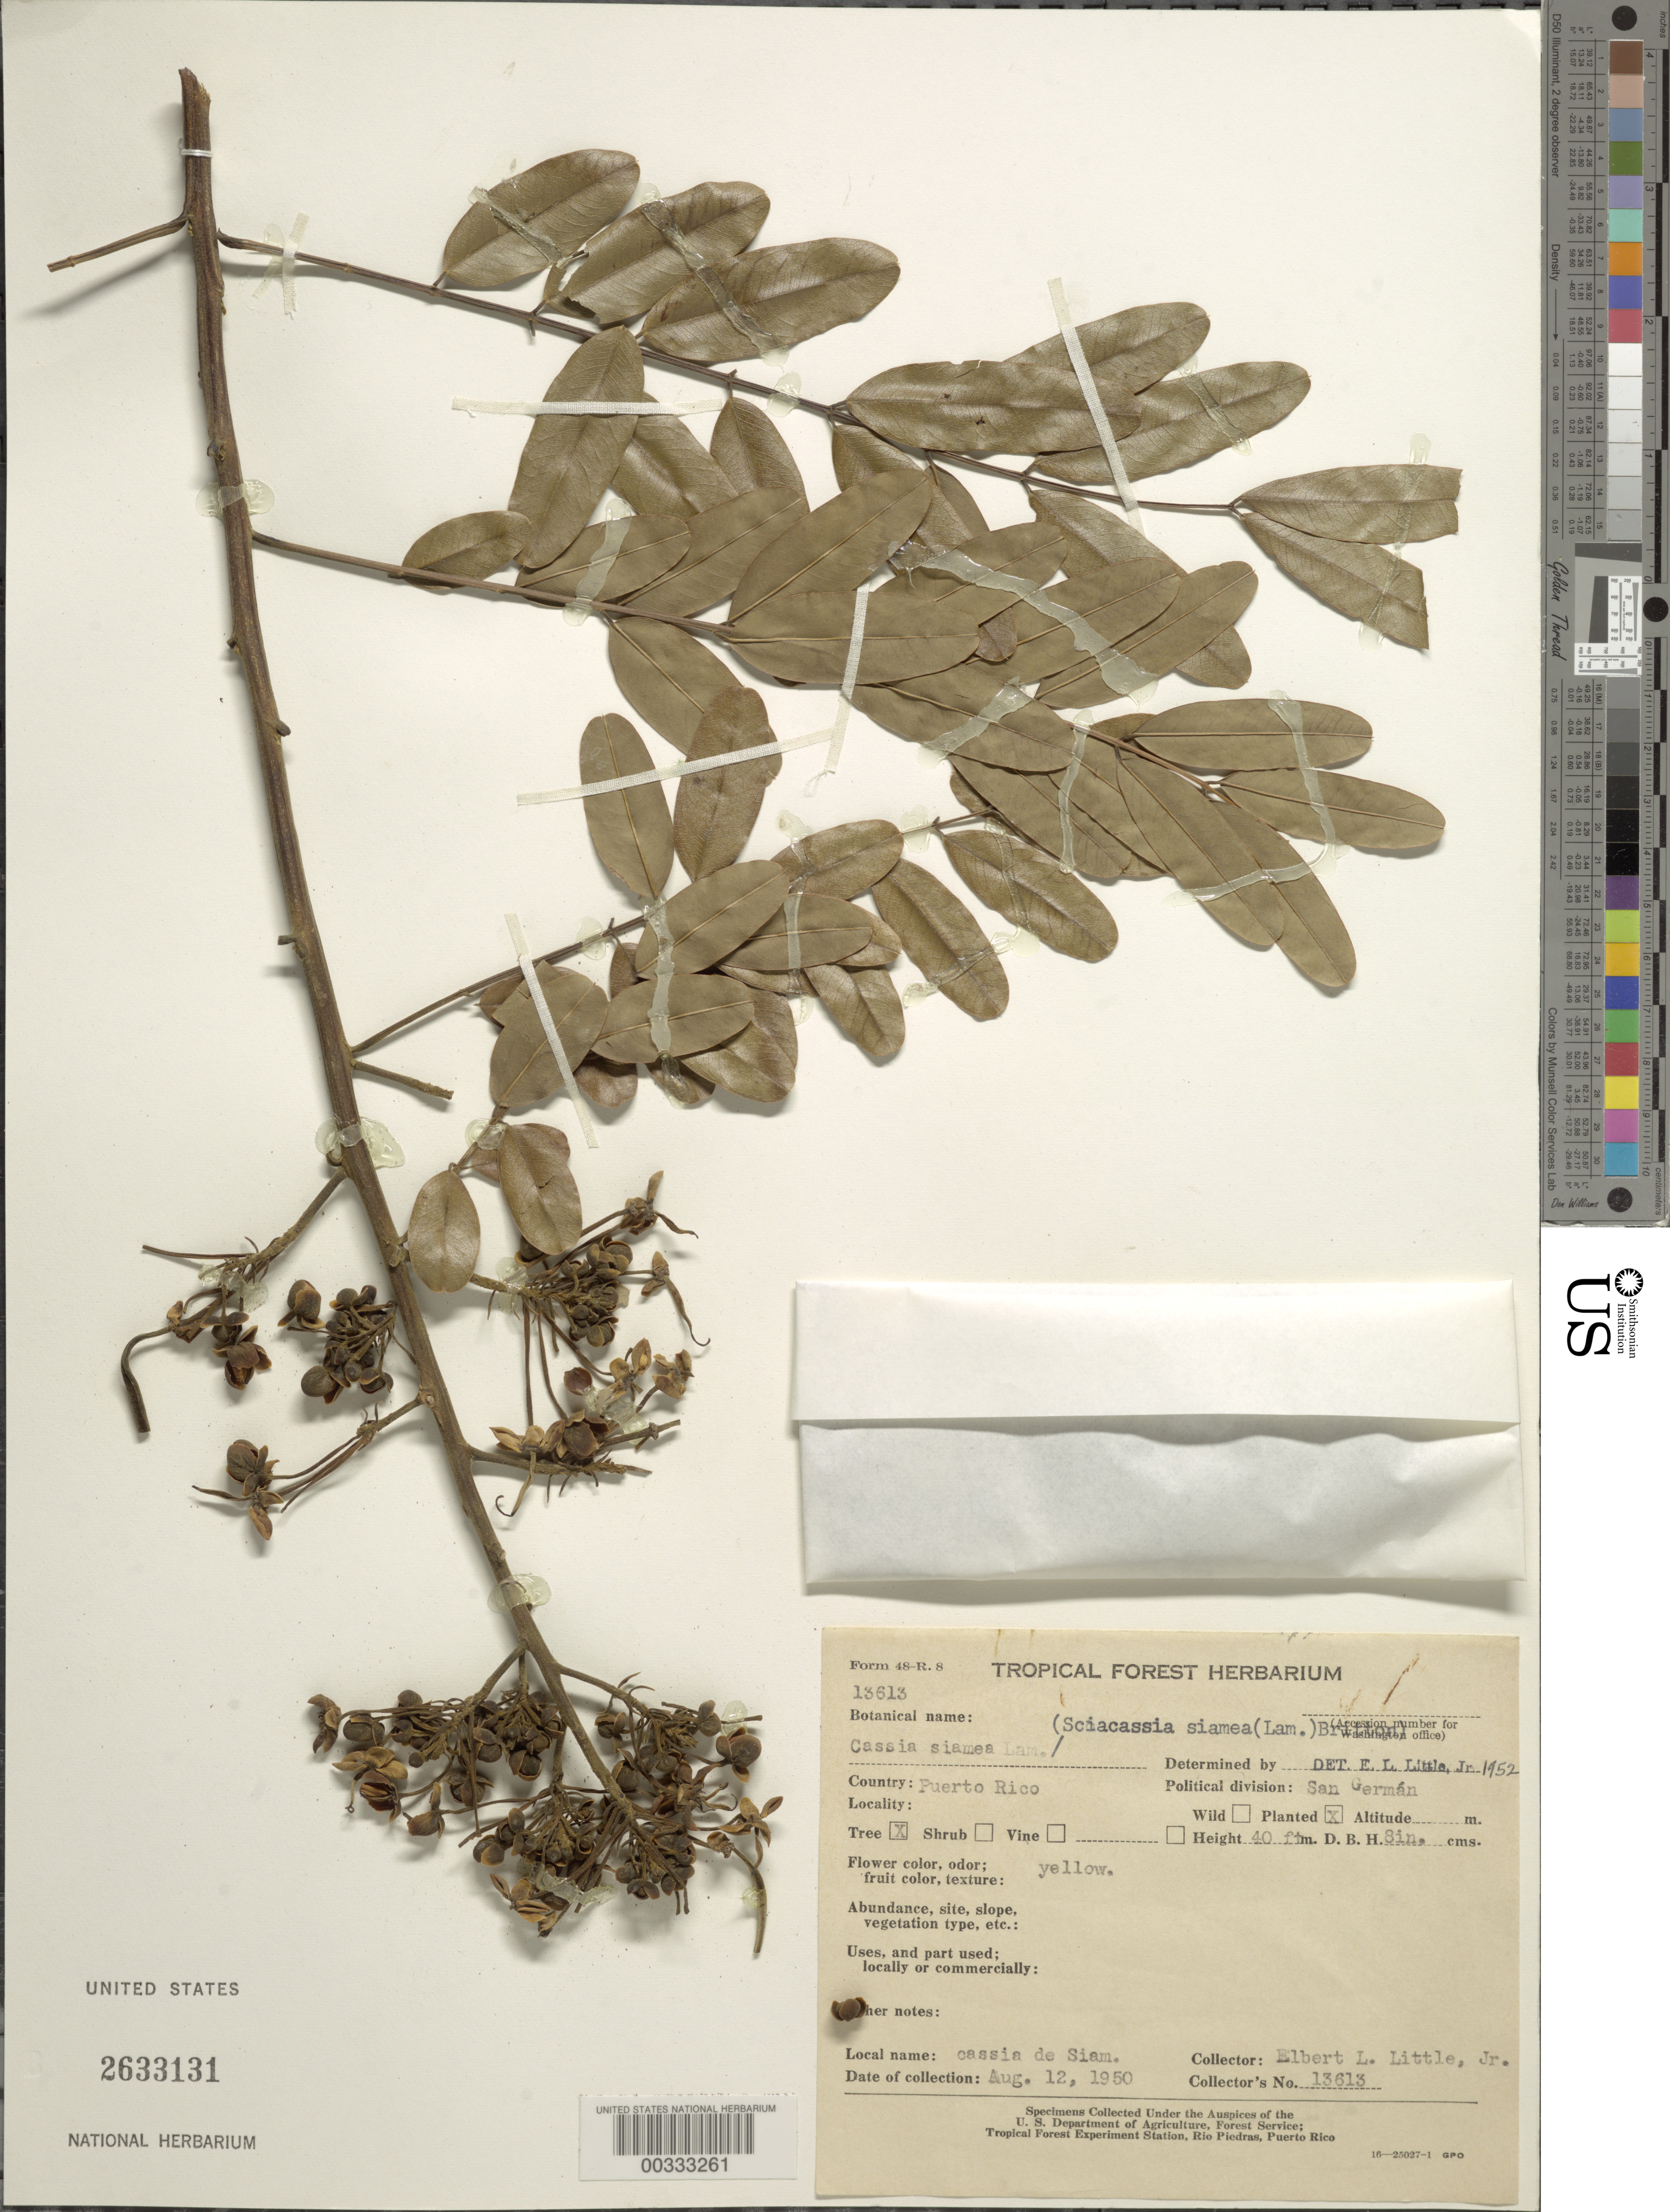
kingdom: Plantae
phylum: Tracheophyta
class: Magnoliopsida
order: Fabales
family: Fabaceae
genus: Senna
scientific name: Senna siamea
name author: (Lam.) H.S. Irwin & Barneby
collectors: E. L. Little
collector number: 13613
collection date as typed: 12 Aug 1950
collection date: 1950-08-12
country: Puerto Rico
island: Greater Antilles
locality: San german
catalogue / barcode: US 2633131